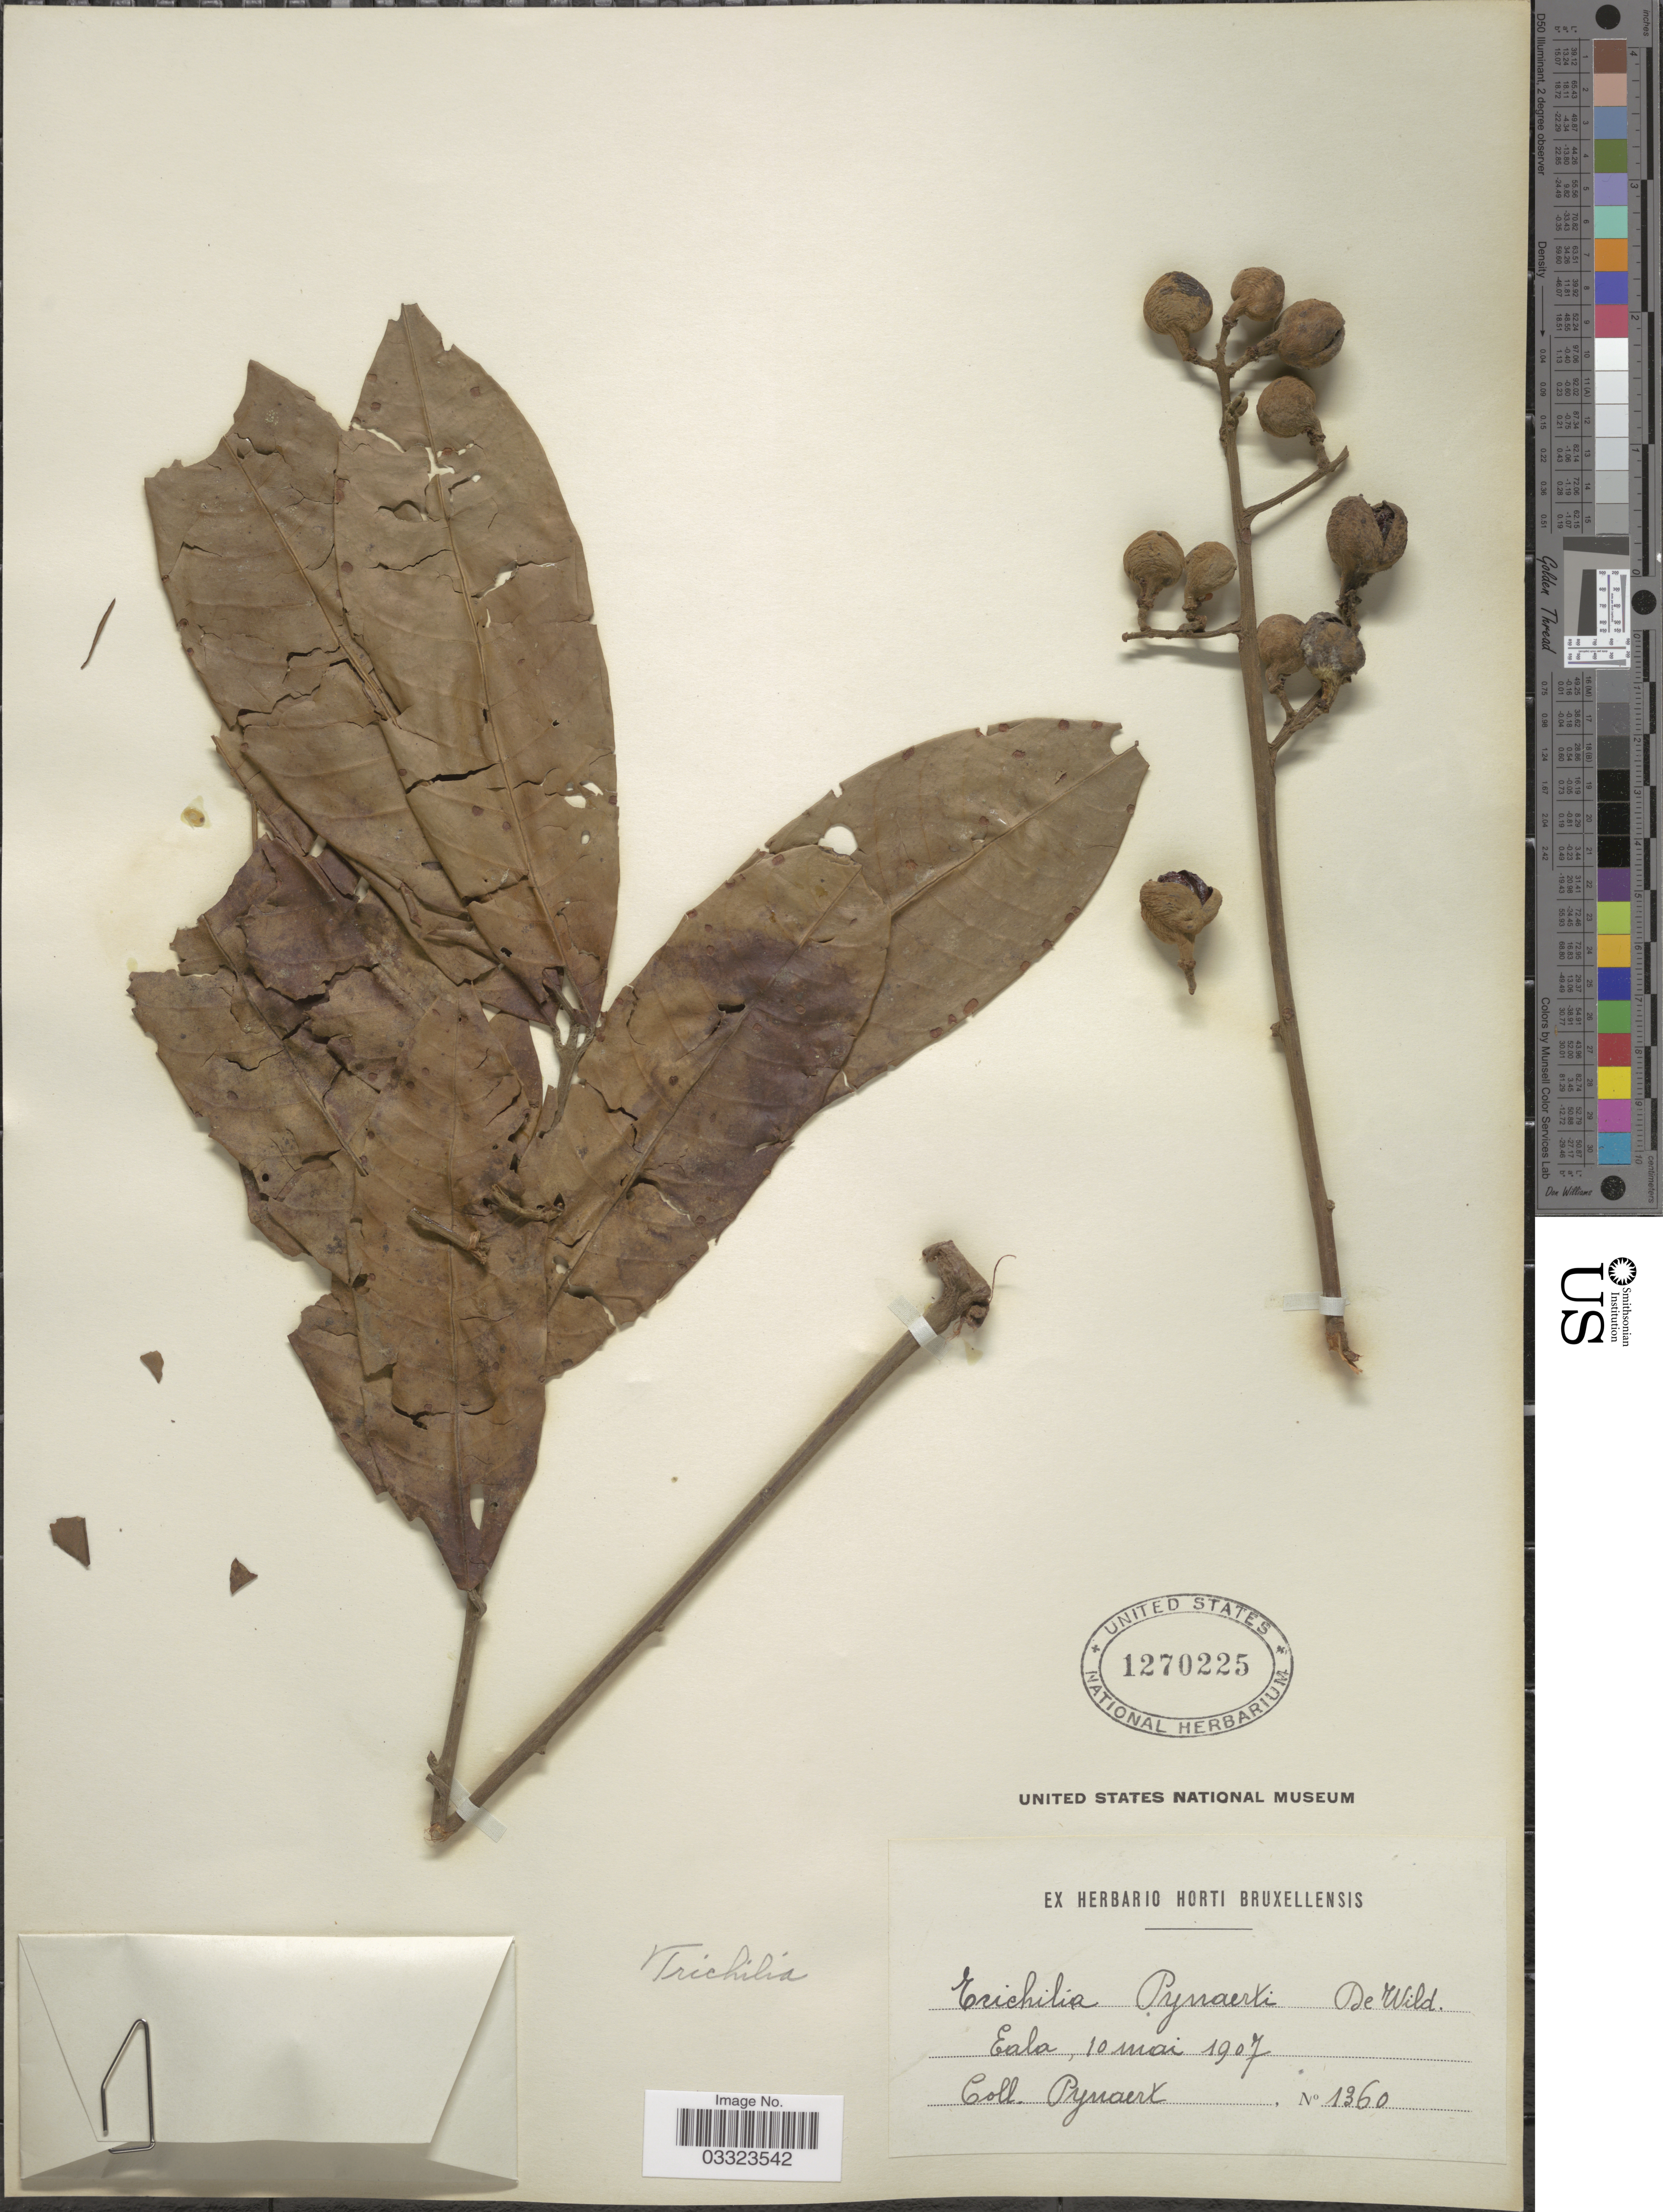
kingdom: Plantae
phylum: Tracheophyta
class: Magnoliopsida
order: Sapindales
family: Meliaceae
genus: Trichilia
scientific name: Trichilia pynaertii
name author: De Wild.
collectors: Pynaert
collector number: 1360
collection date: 1907-05-10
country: Congo, Democratic Republic of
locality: Eala.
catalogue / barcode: US 1270225